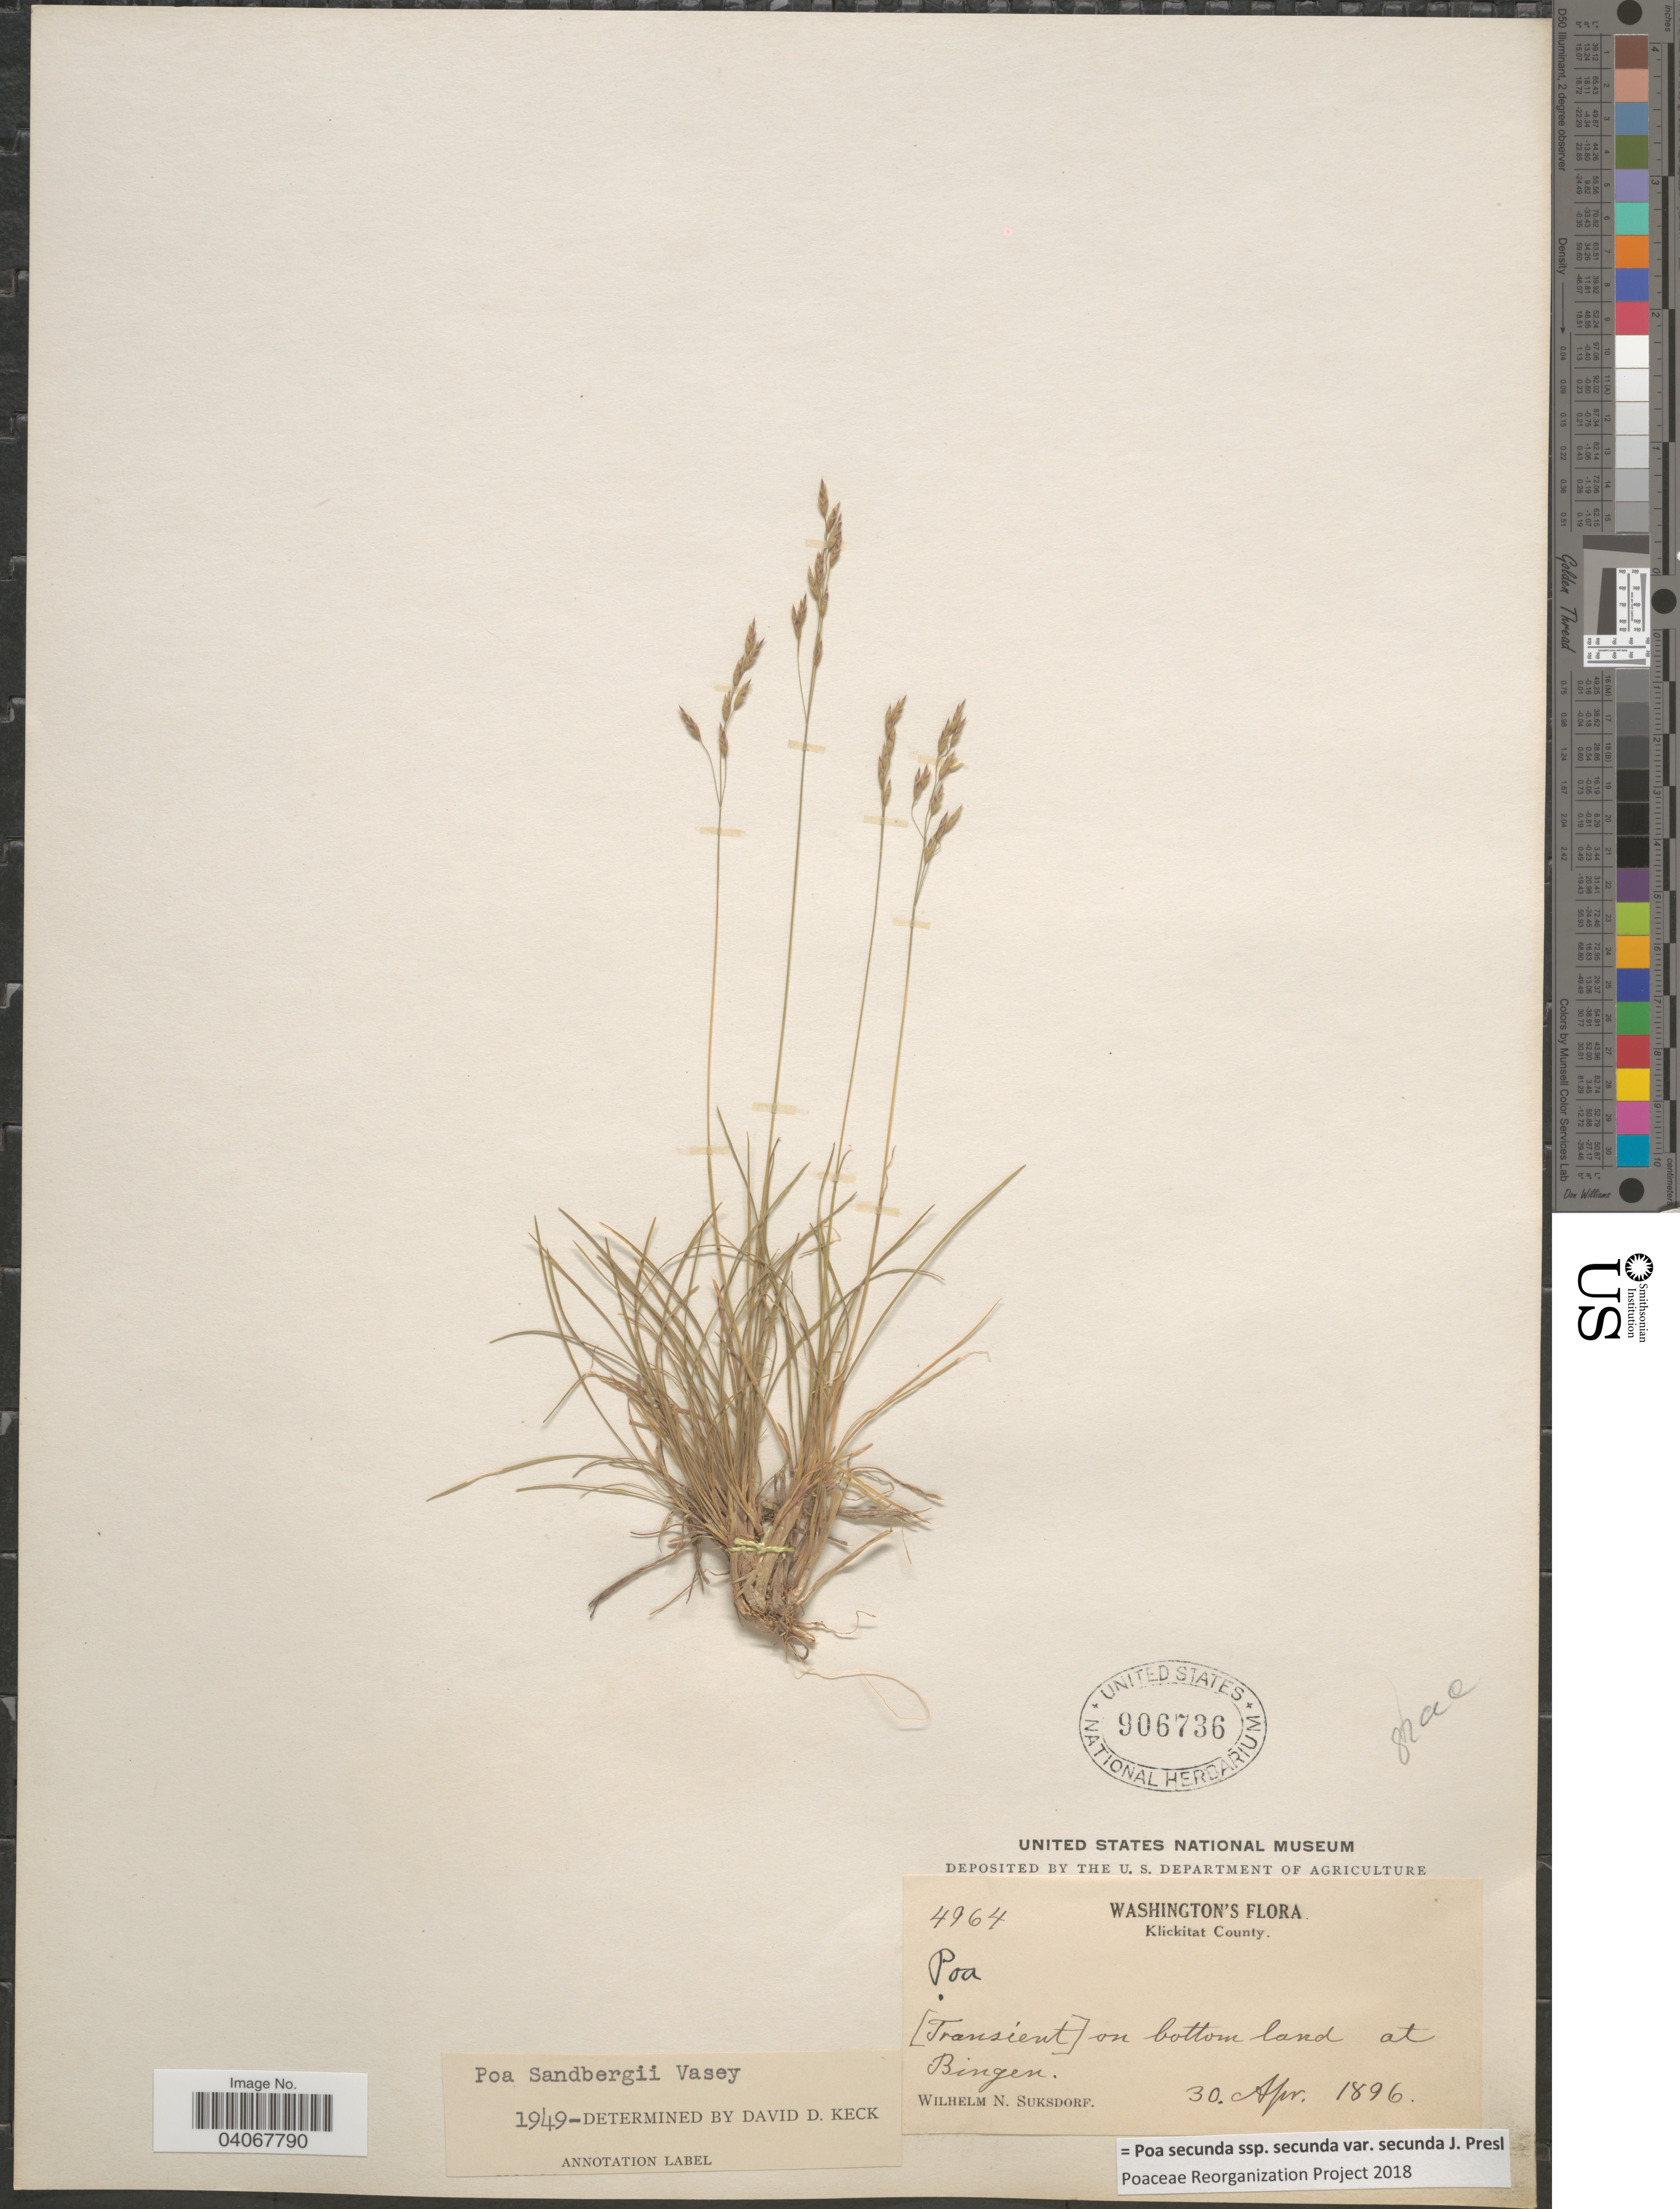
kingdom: Plantae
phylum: Tracheophyta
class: Liliopsida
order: Poales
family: Poaceae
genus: Poa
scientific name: Poa secunda subsp. secunda var. secunda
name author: J. Presl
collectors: W. N. Suksdorf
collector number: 4964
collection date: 1896-04-30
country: United States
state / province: Washington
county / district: Klickitat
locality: Klickitat County. [Transient] on bottom land at Bingen.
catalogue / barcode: US 906736